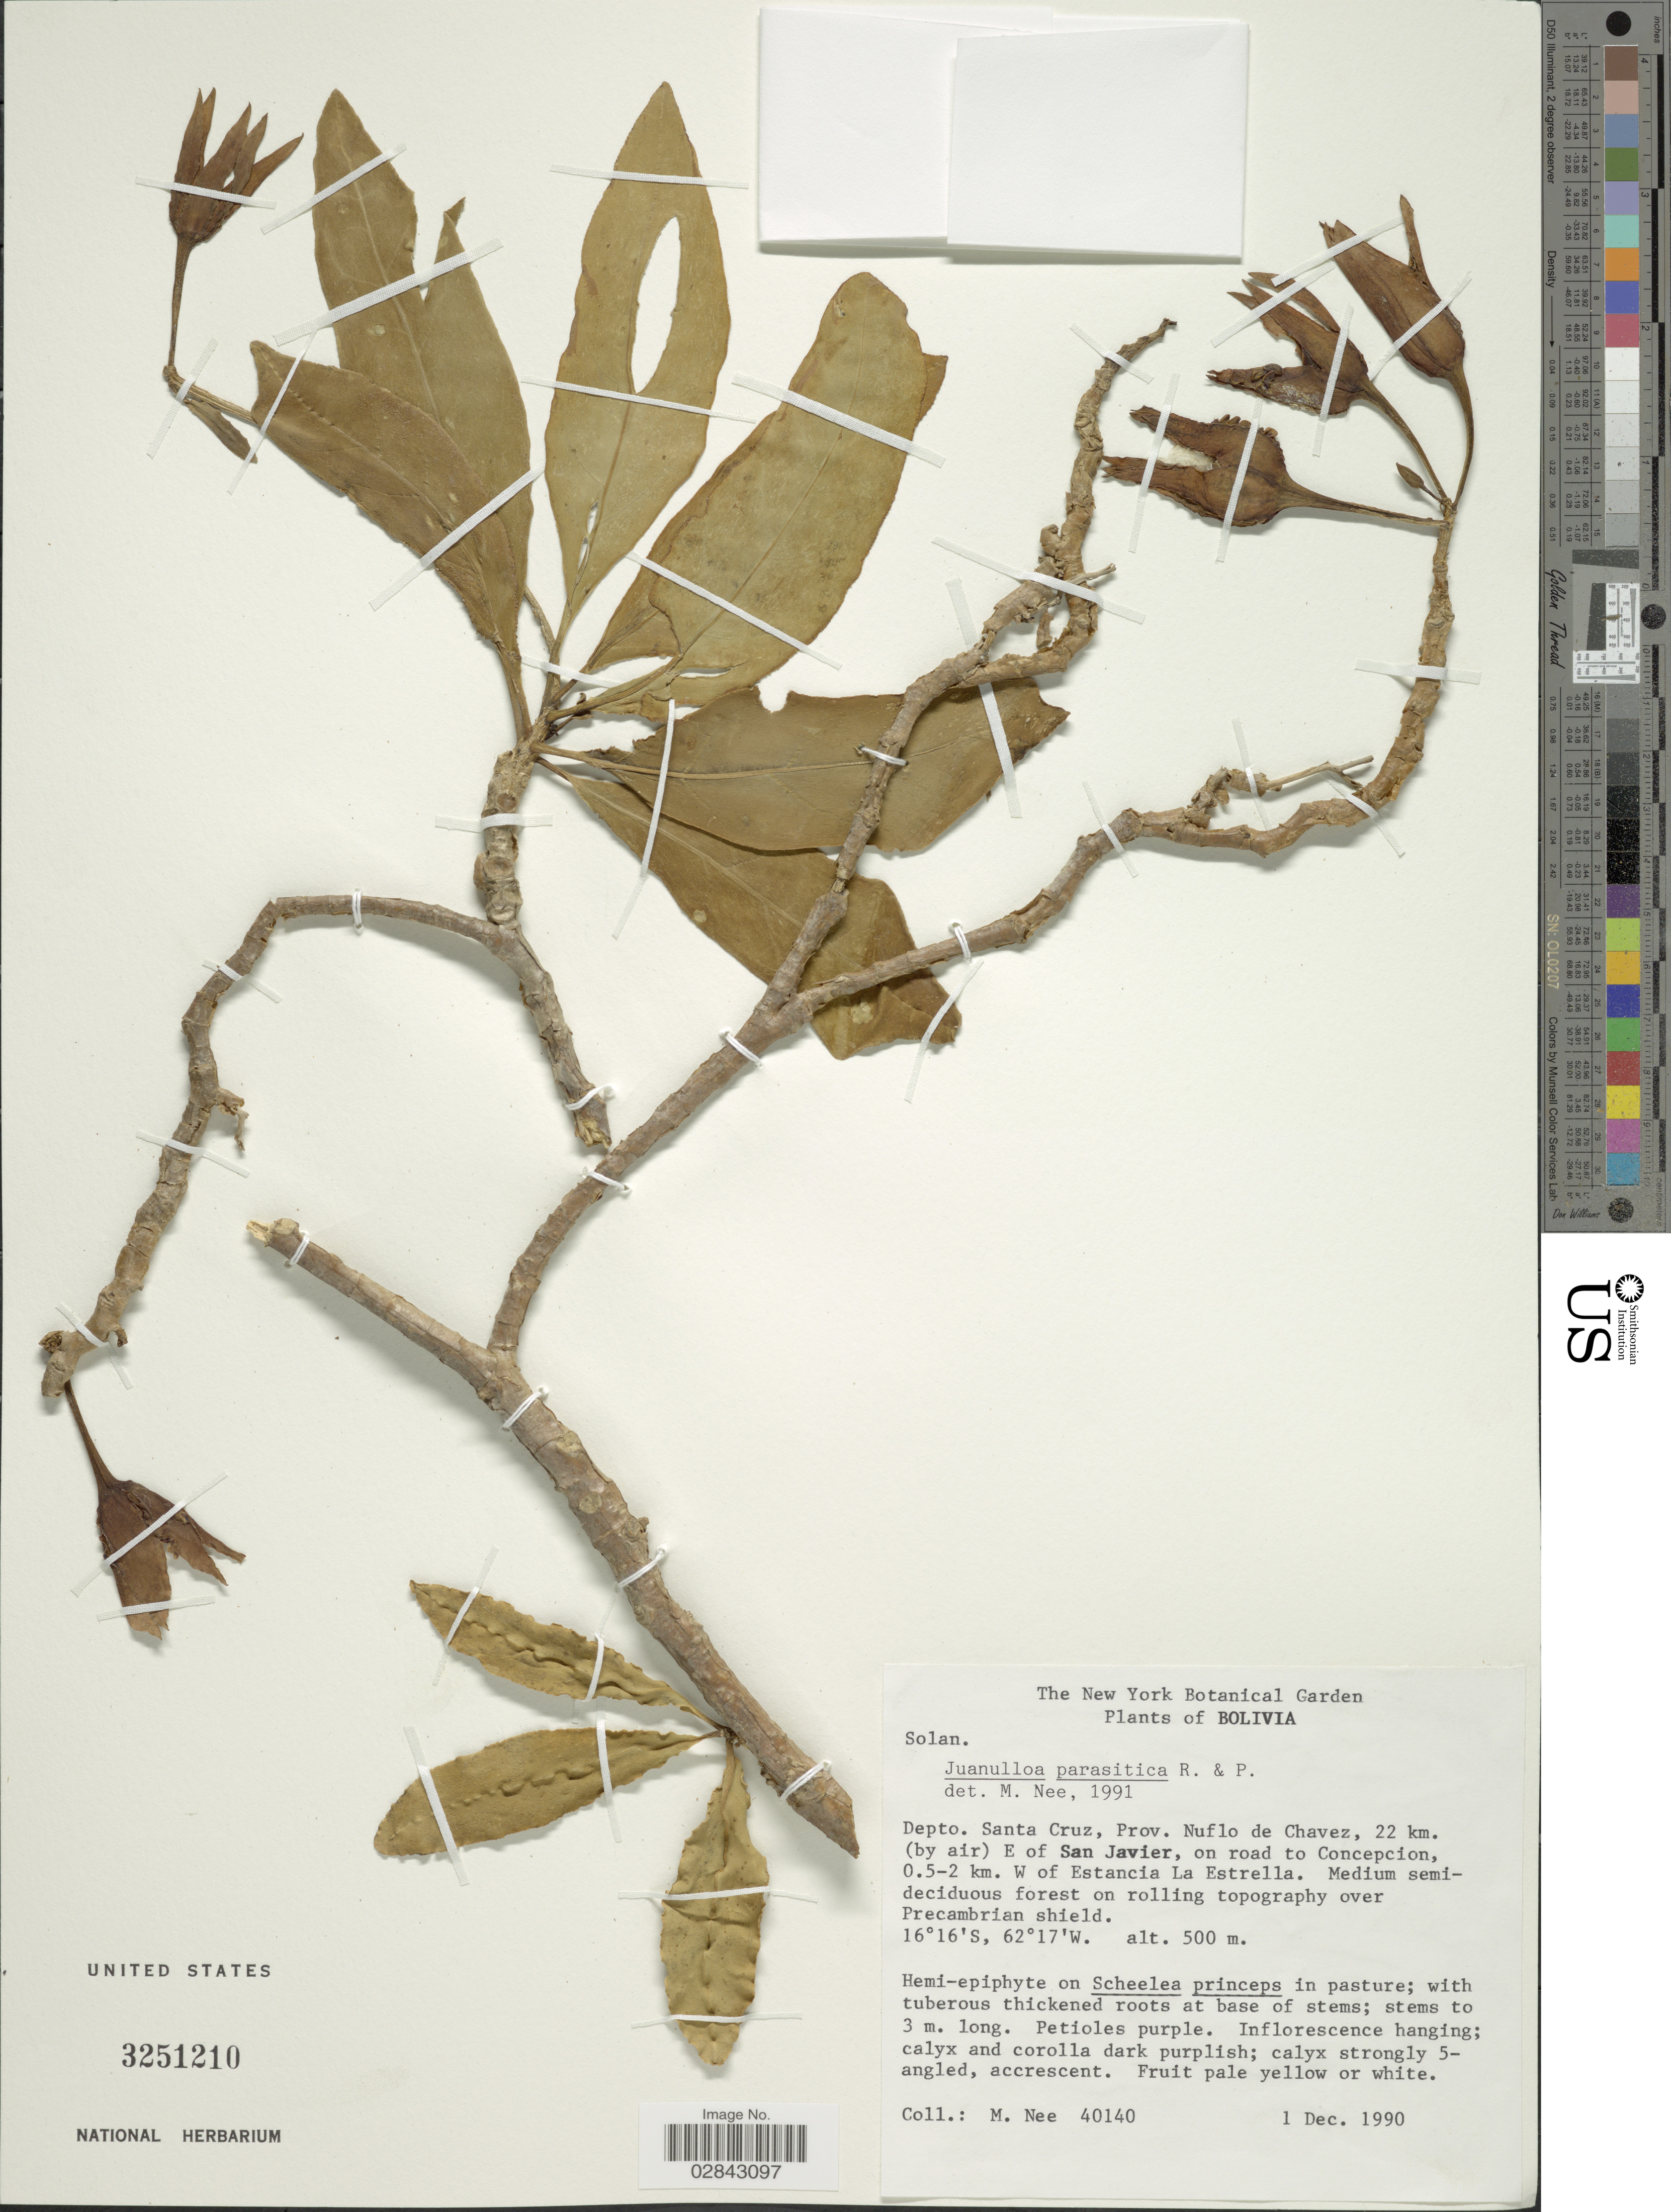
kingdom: Plantae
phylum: Tracheophyta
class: Magnoliopsida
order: Solanales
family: Solanaceae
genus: Juanulloa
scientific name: Juanulloa parasitica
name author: Ruiz & Pav.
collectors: M. Nee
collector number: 40140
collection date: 1990-12-01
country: Bolivia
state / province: Santa Cruz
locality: Depto. Santa Cruz, Prov. Nuflo de Chavez, 22 km. (by air) E of San Javier, on road to Concepcion, 0.5-2 km. W of Estancia La Estrella.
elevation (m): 500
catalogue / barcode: US 3251210